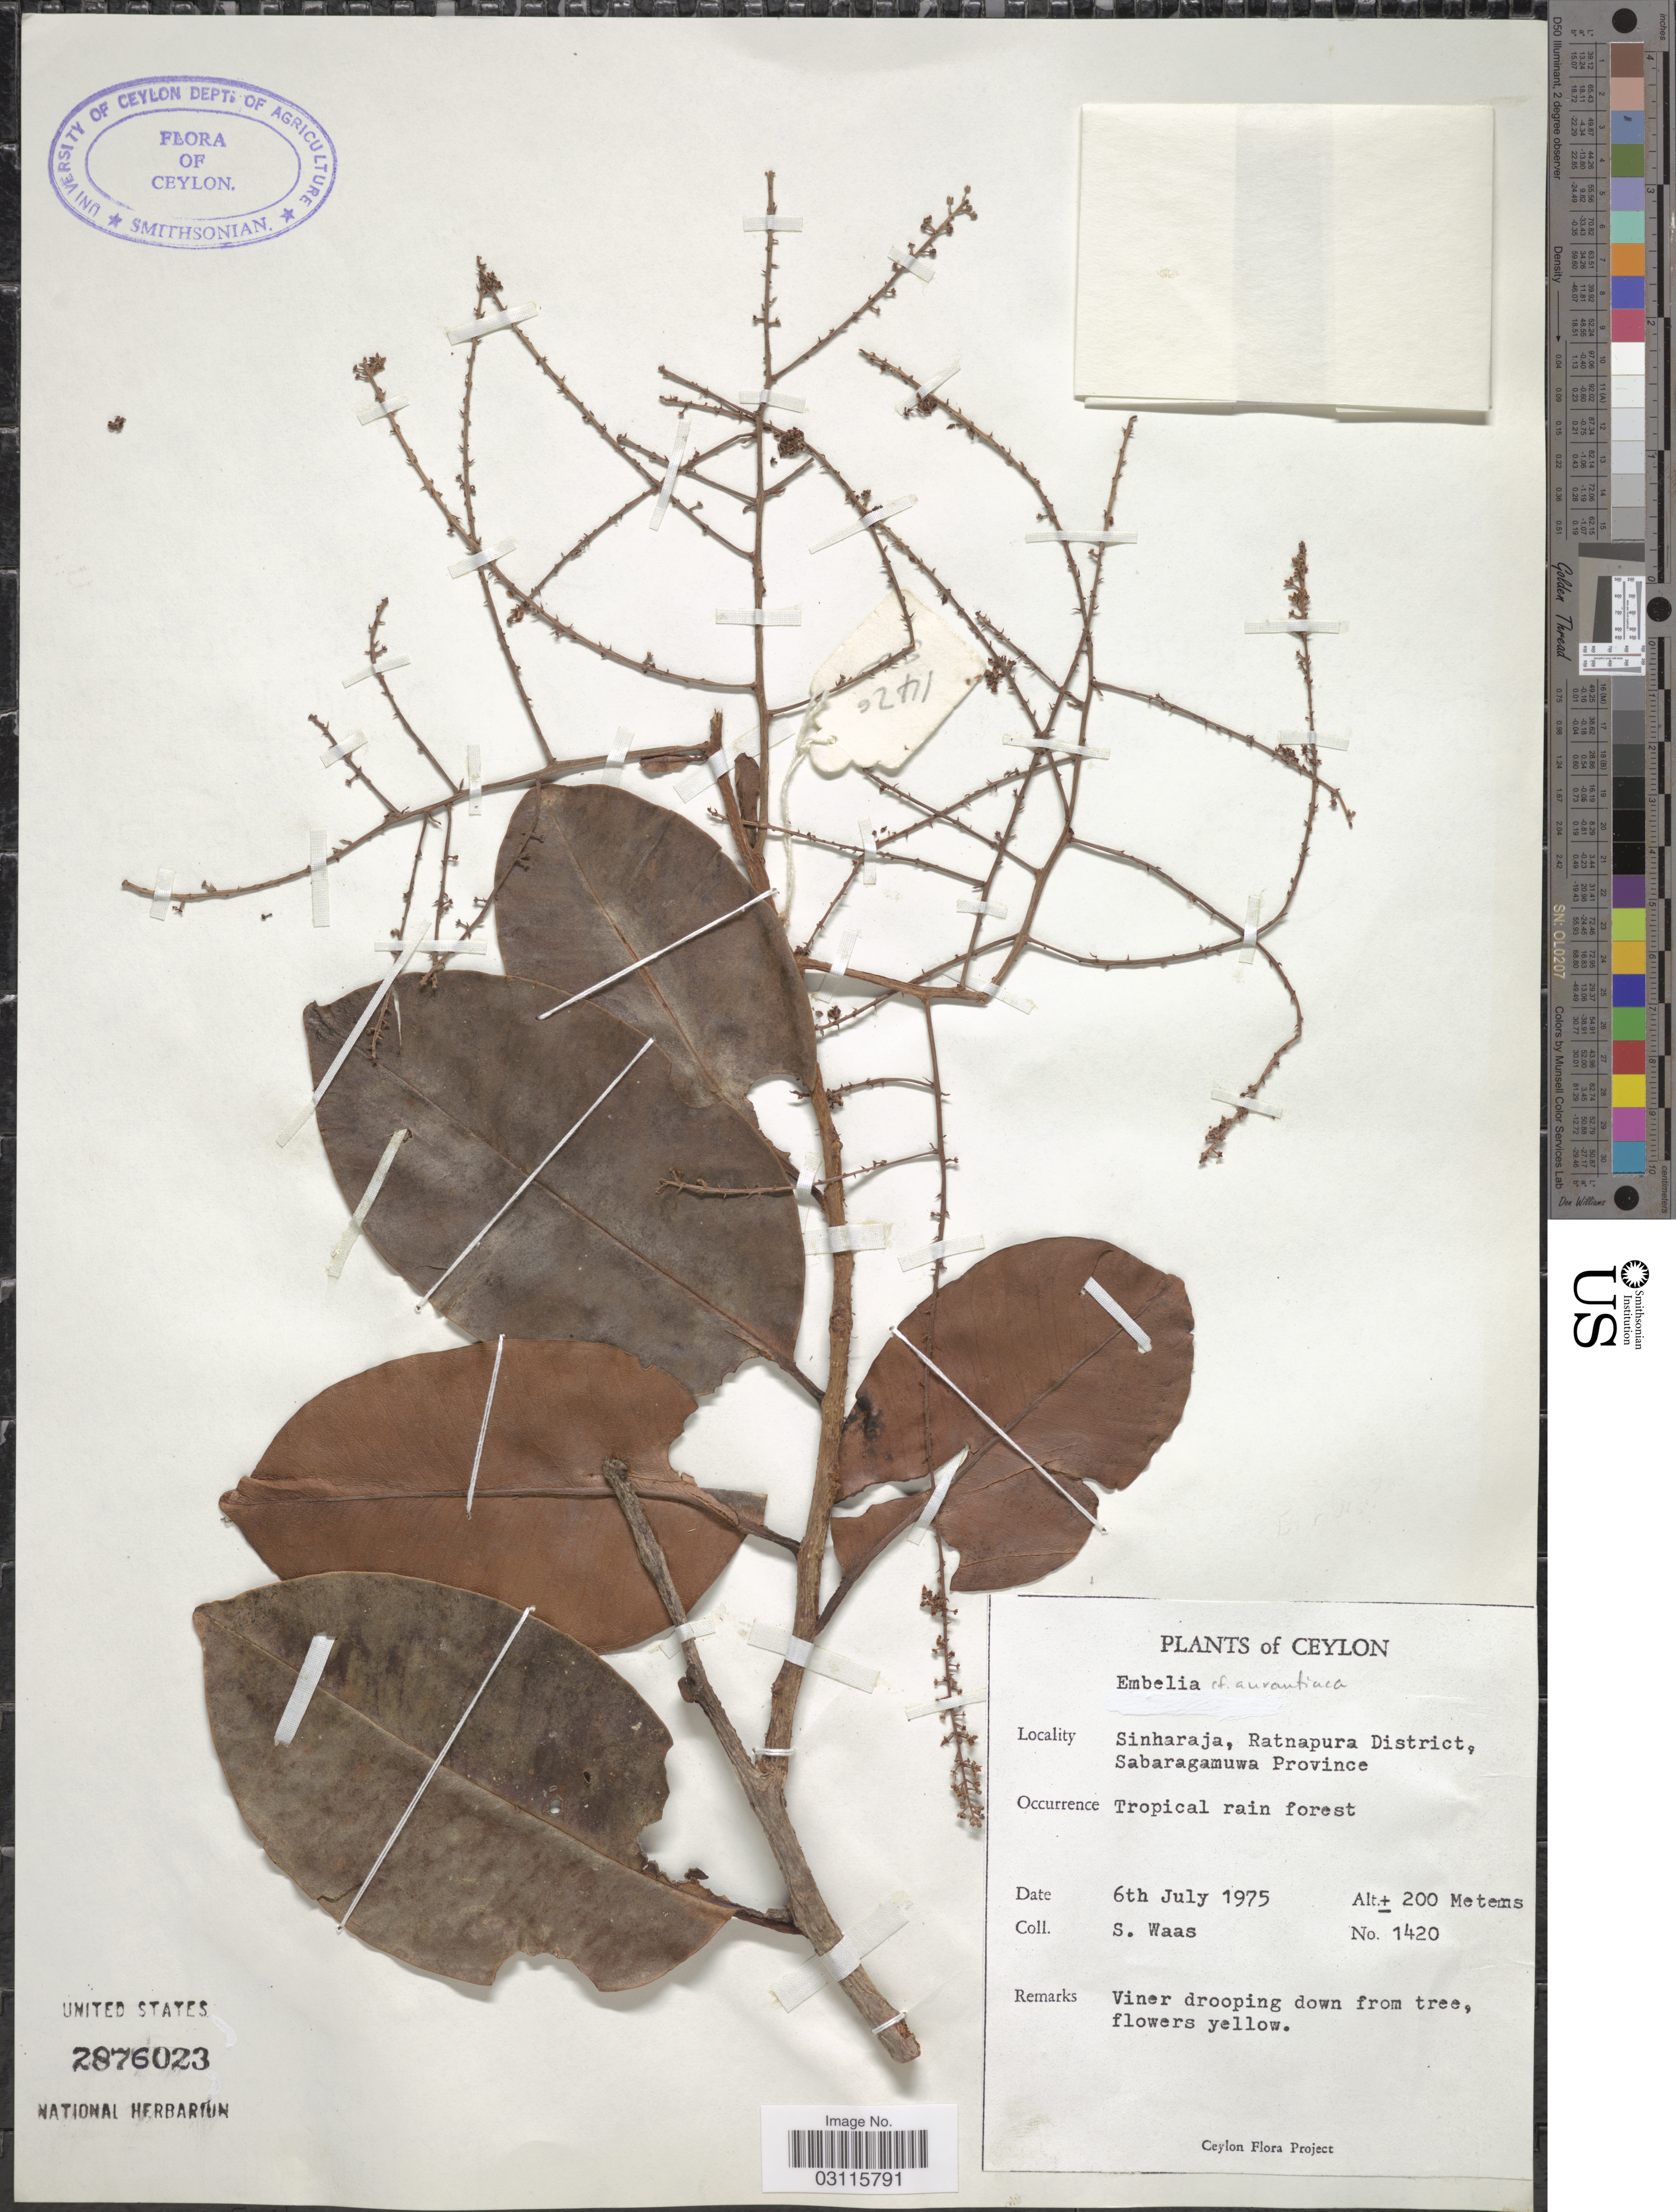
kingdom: Plantae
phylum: Tracheophyta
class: Magnoliopsida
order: Ericales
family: Primulaceae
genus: Embelia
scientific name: Embelia aurantiaca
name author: (Wall.) Wadhwa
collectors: S. Waas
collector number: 1420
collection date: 1975-07-06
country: Sri Lanka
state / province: Sabaragamuwa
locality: Ceylon. Sinharaja, Ratnapura District.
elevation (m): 200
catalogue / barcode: US 2876023